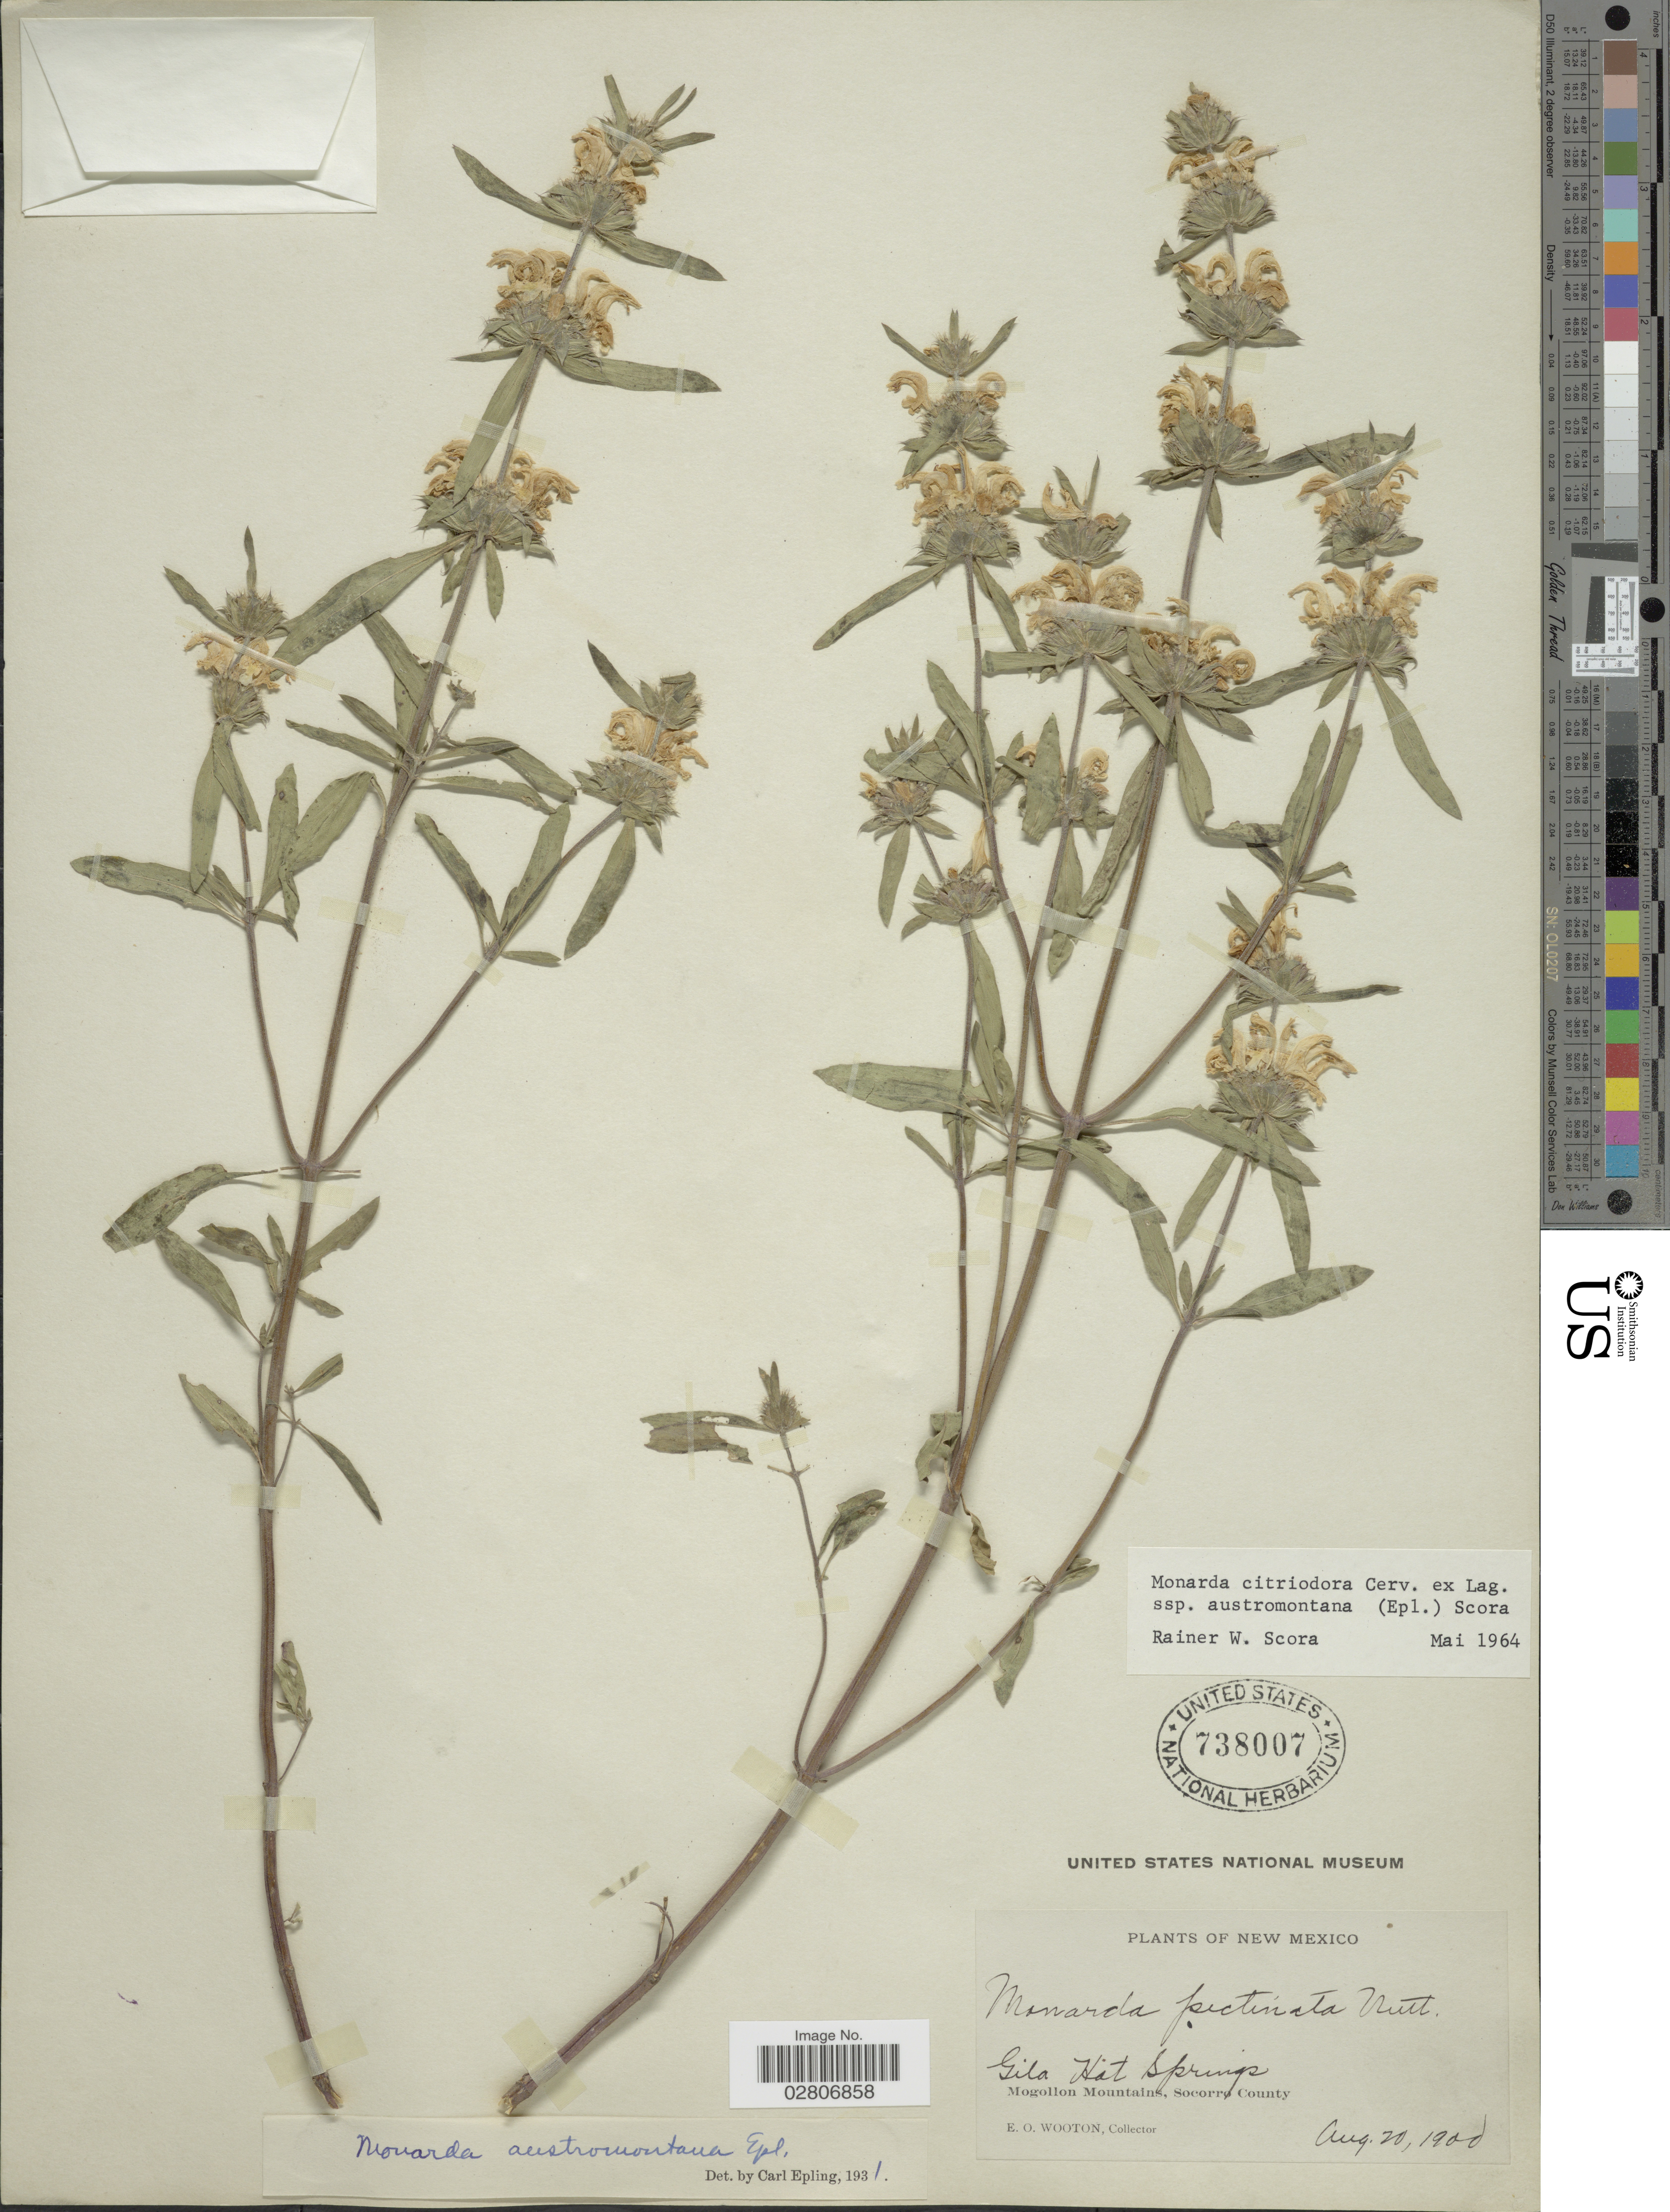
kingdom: Plantae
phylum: Tracheophyta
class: Magnoliopsida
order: Lamiales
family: Lamiaceae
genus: Monarda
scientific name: Monarda citriodora var. austromontana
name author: (Epling) B.L. Turner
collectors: E. O. Wooton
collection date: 1900-08-20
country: United States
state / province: New Mexico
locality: Gila Hat Springs. Mogollon Mountains, Socorro County.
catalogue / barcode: US 738007